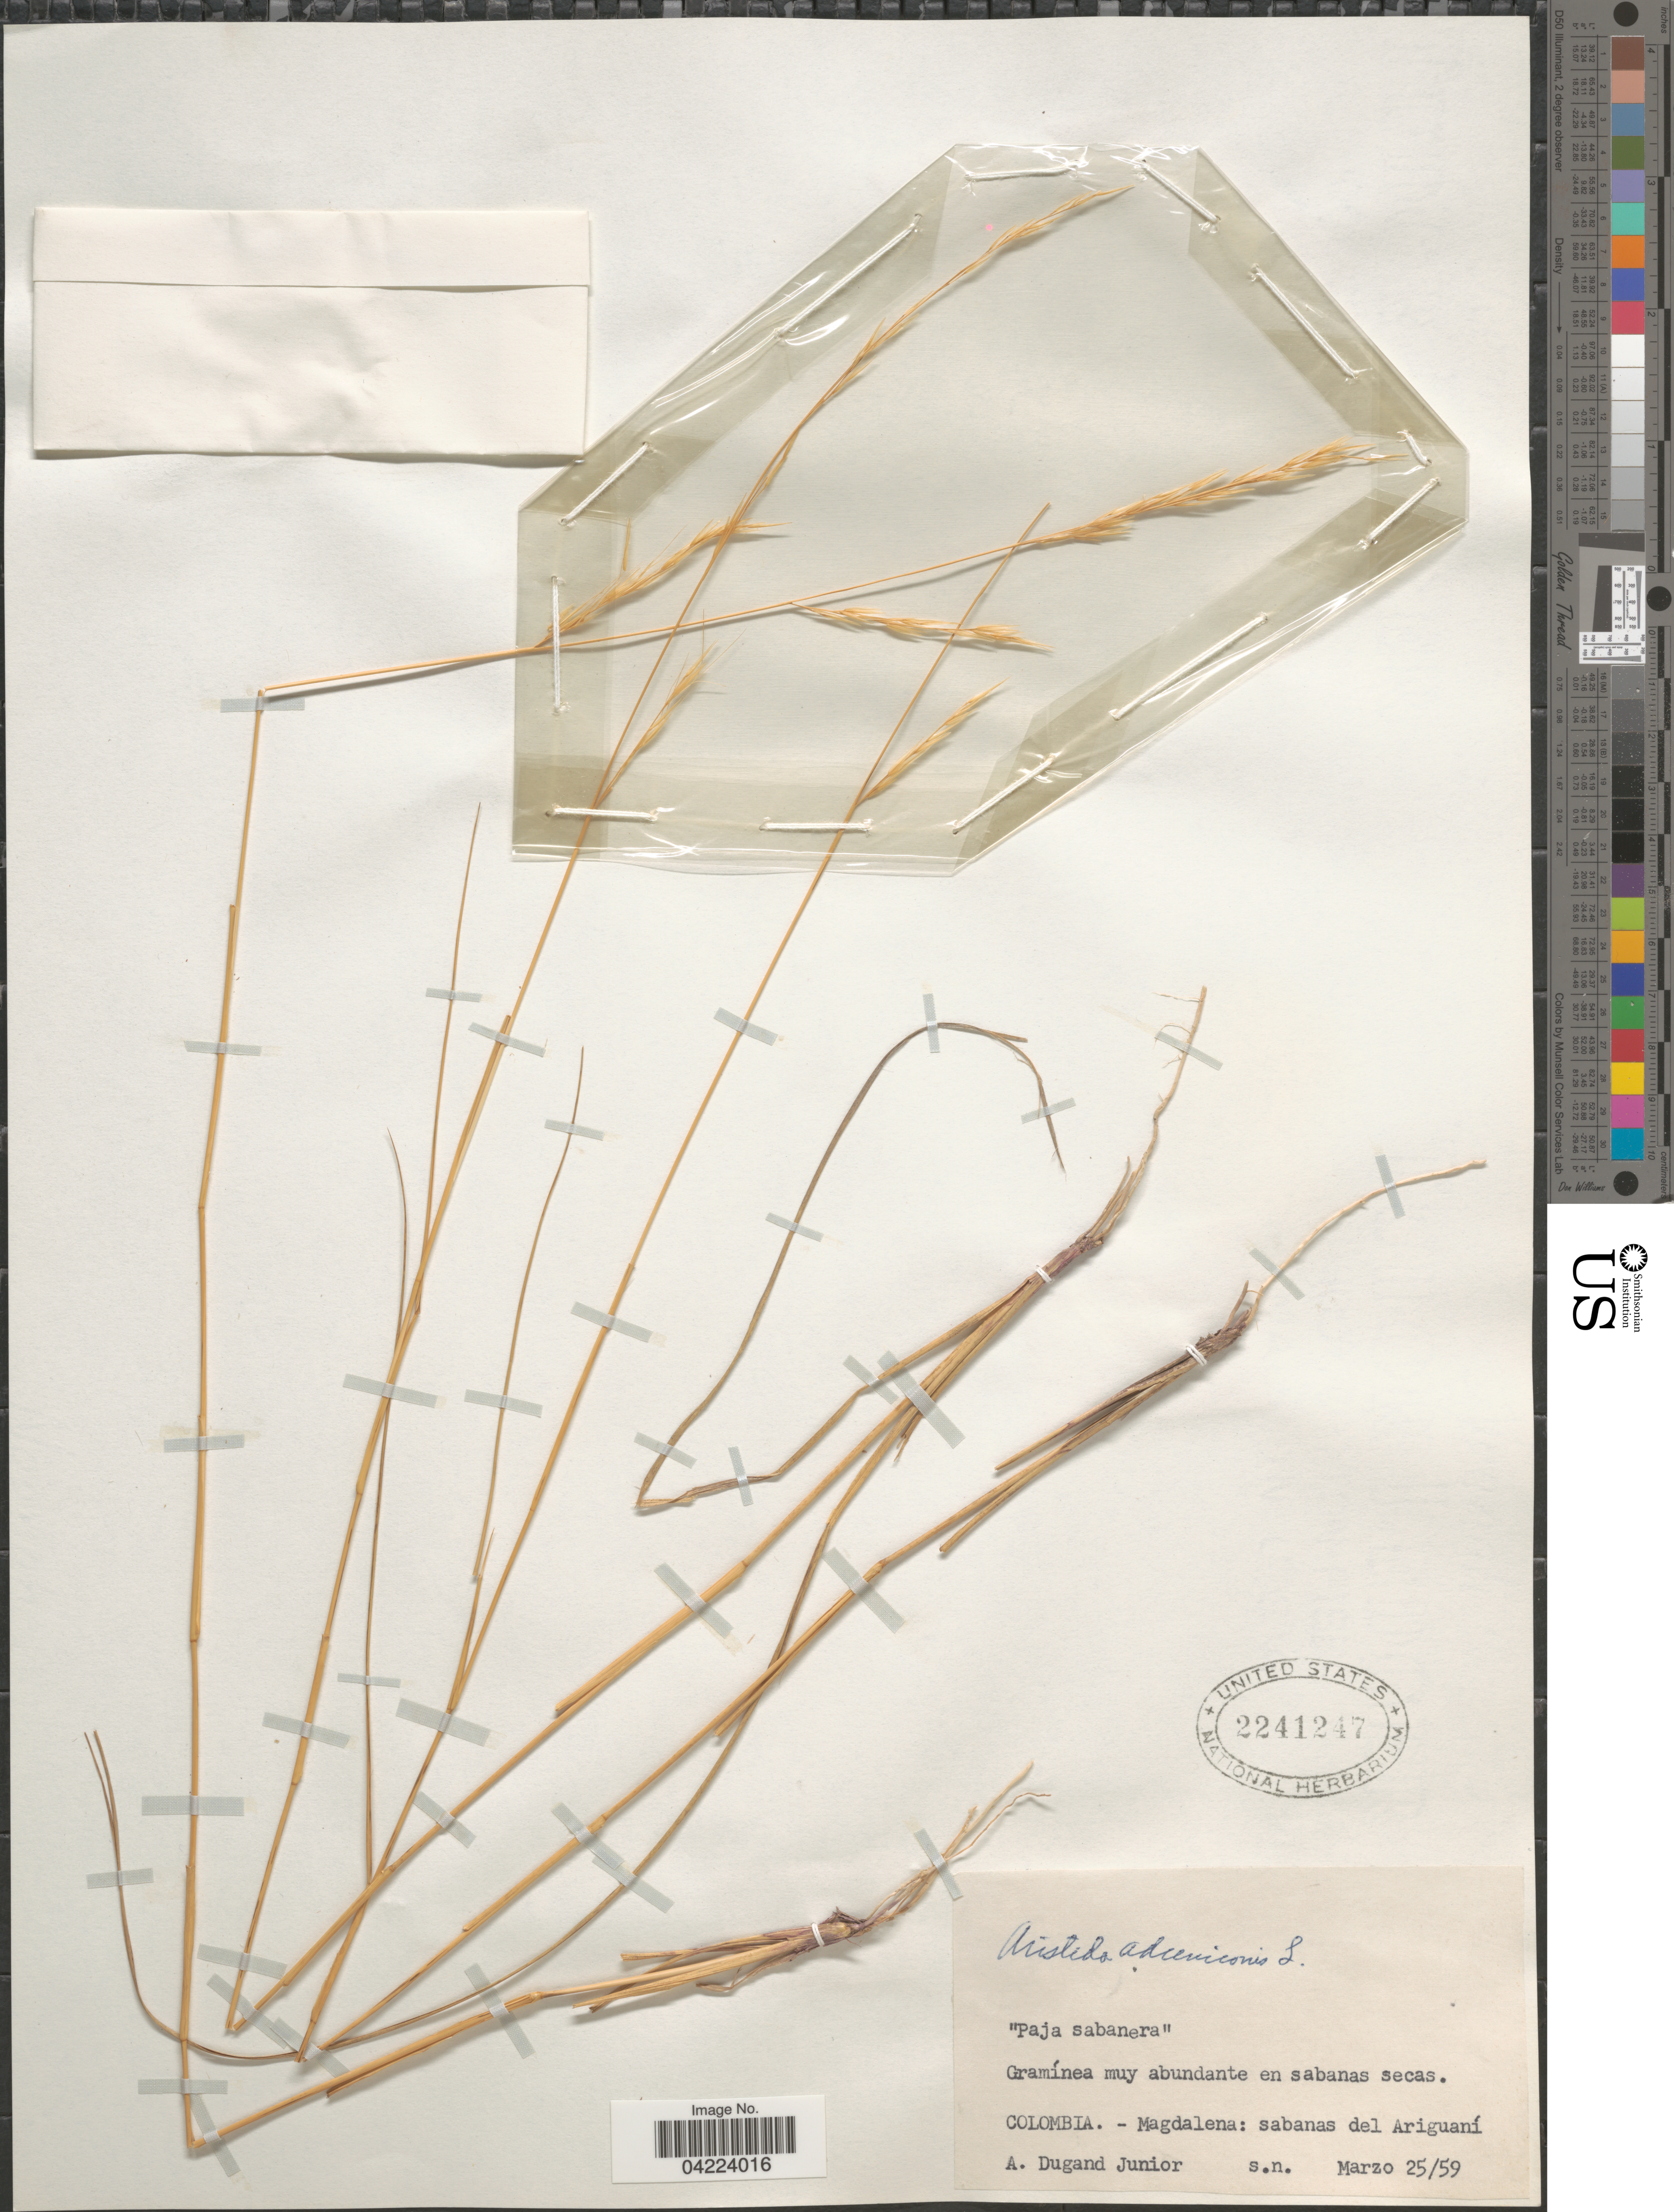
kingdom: Plantae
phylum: Tracheophyta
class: Liliopsida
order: Poales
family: Poaceae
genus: Aristida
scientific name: Aristida adscensionis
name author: L.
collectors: A. Dugand Jr.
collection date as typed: Transcribed d/m/y: 25/3/59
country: Colombia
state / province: Magdalena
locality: Sabanas del Ariguaní.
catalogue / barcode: US 2241247